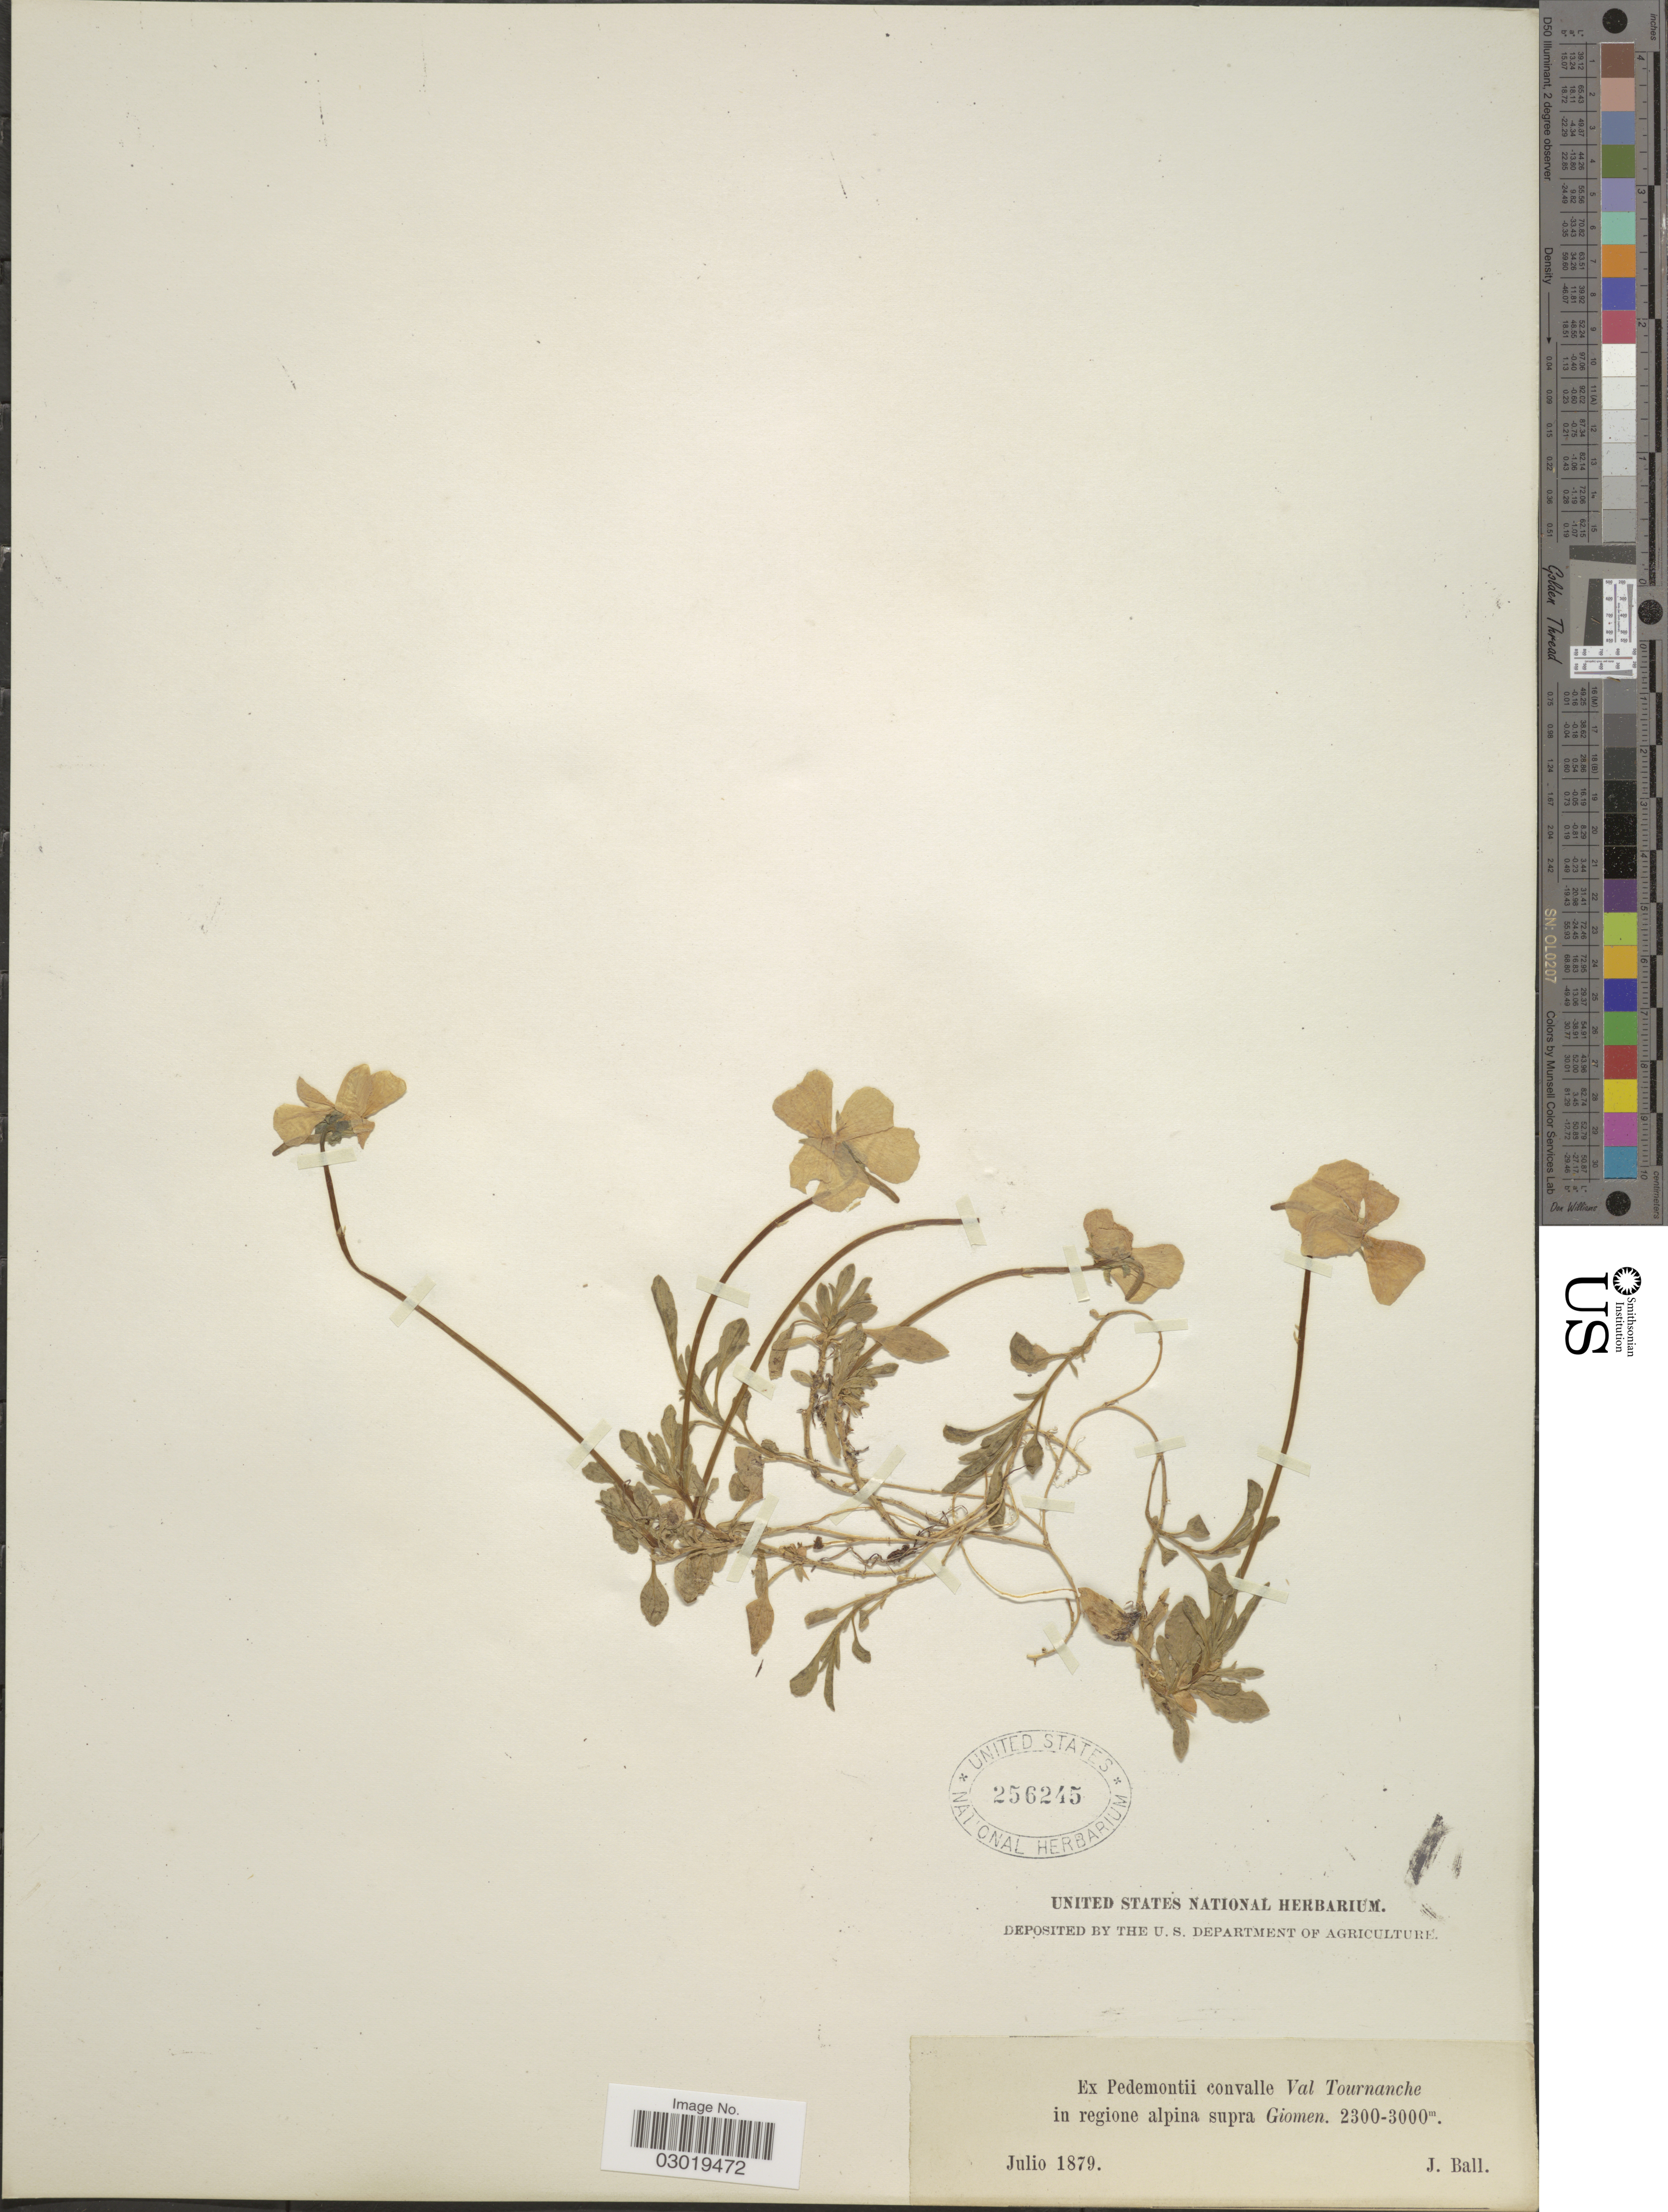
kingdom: Plantae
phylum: Tracheophyta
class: Magnoliopsida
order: Malpighiales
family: Violaceae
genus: Viola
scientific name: Viola sp.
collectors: J. Ball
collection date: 1879-07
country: Italy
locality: Ex Pedemontii convalle Val Tournanche in regione alpina supra Giomen.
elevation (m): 2300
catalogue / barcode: US 256245